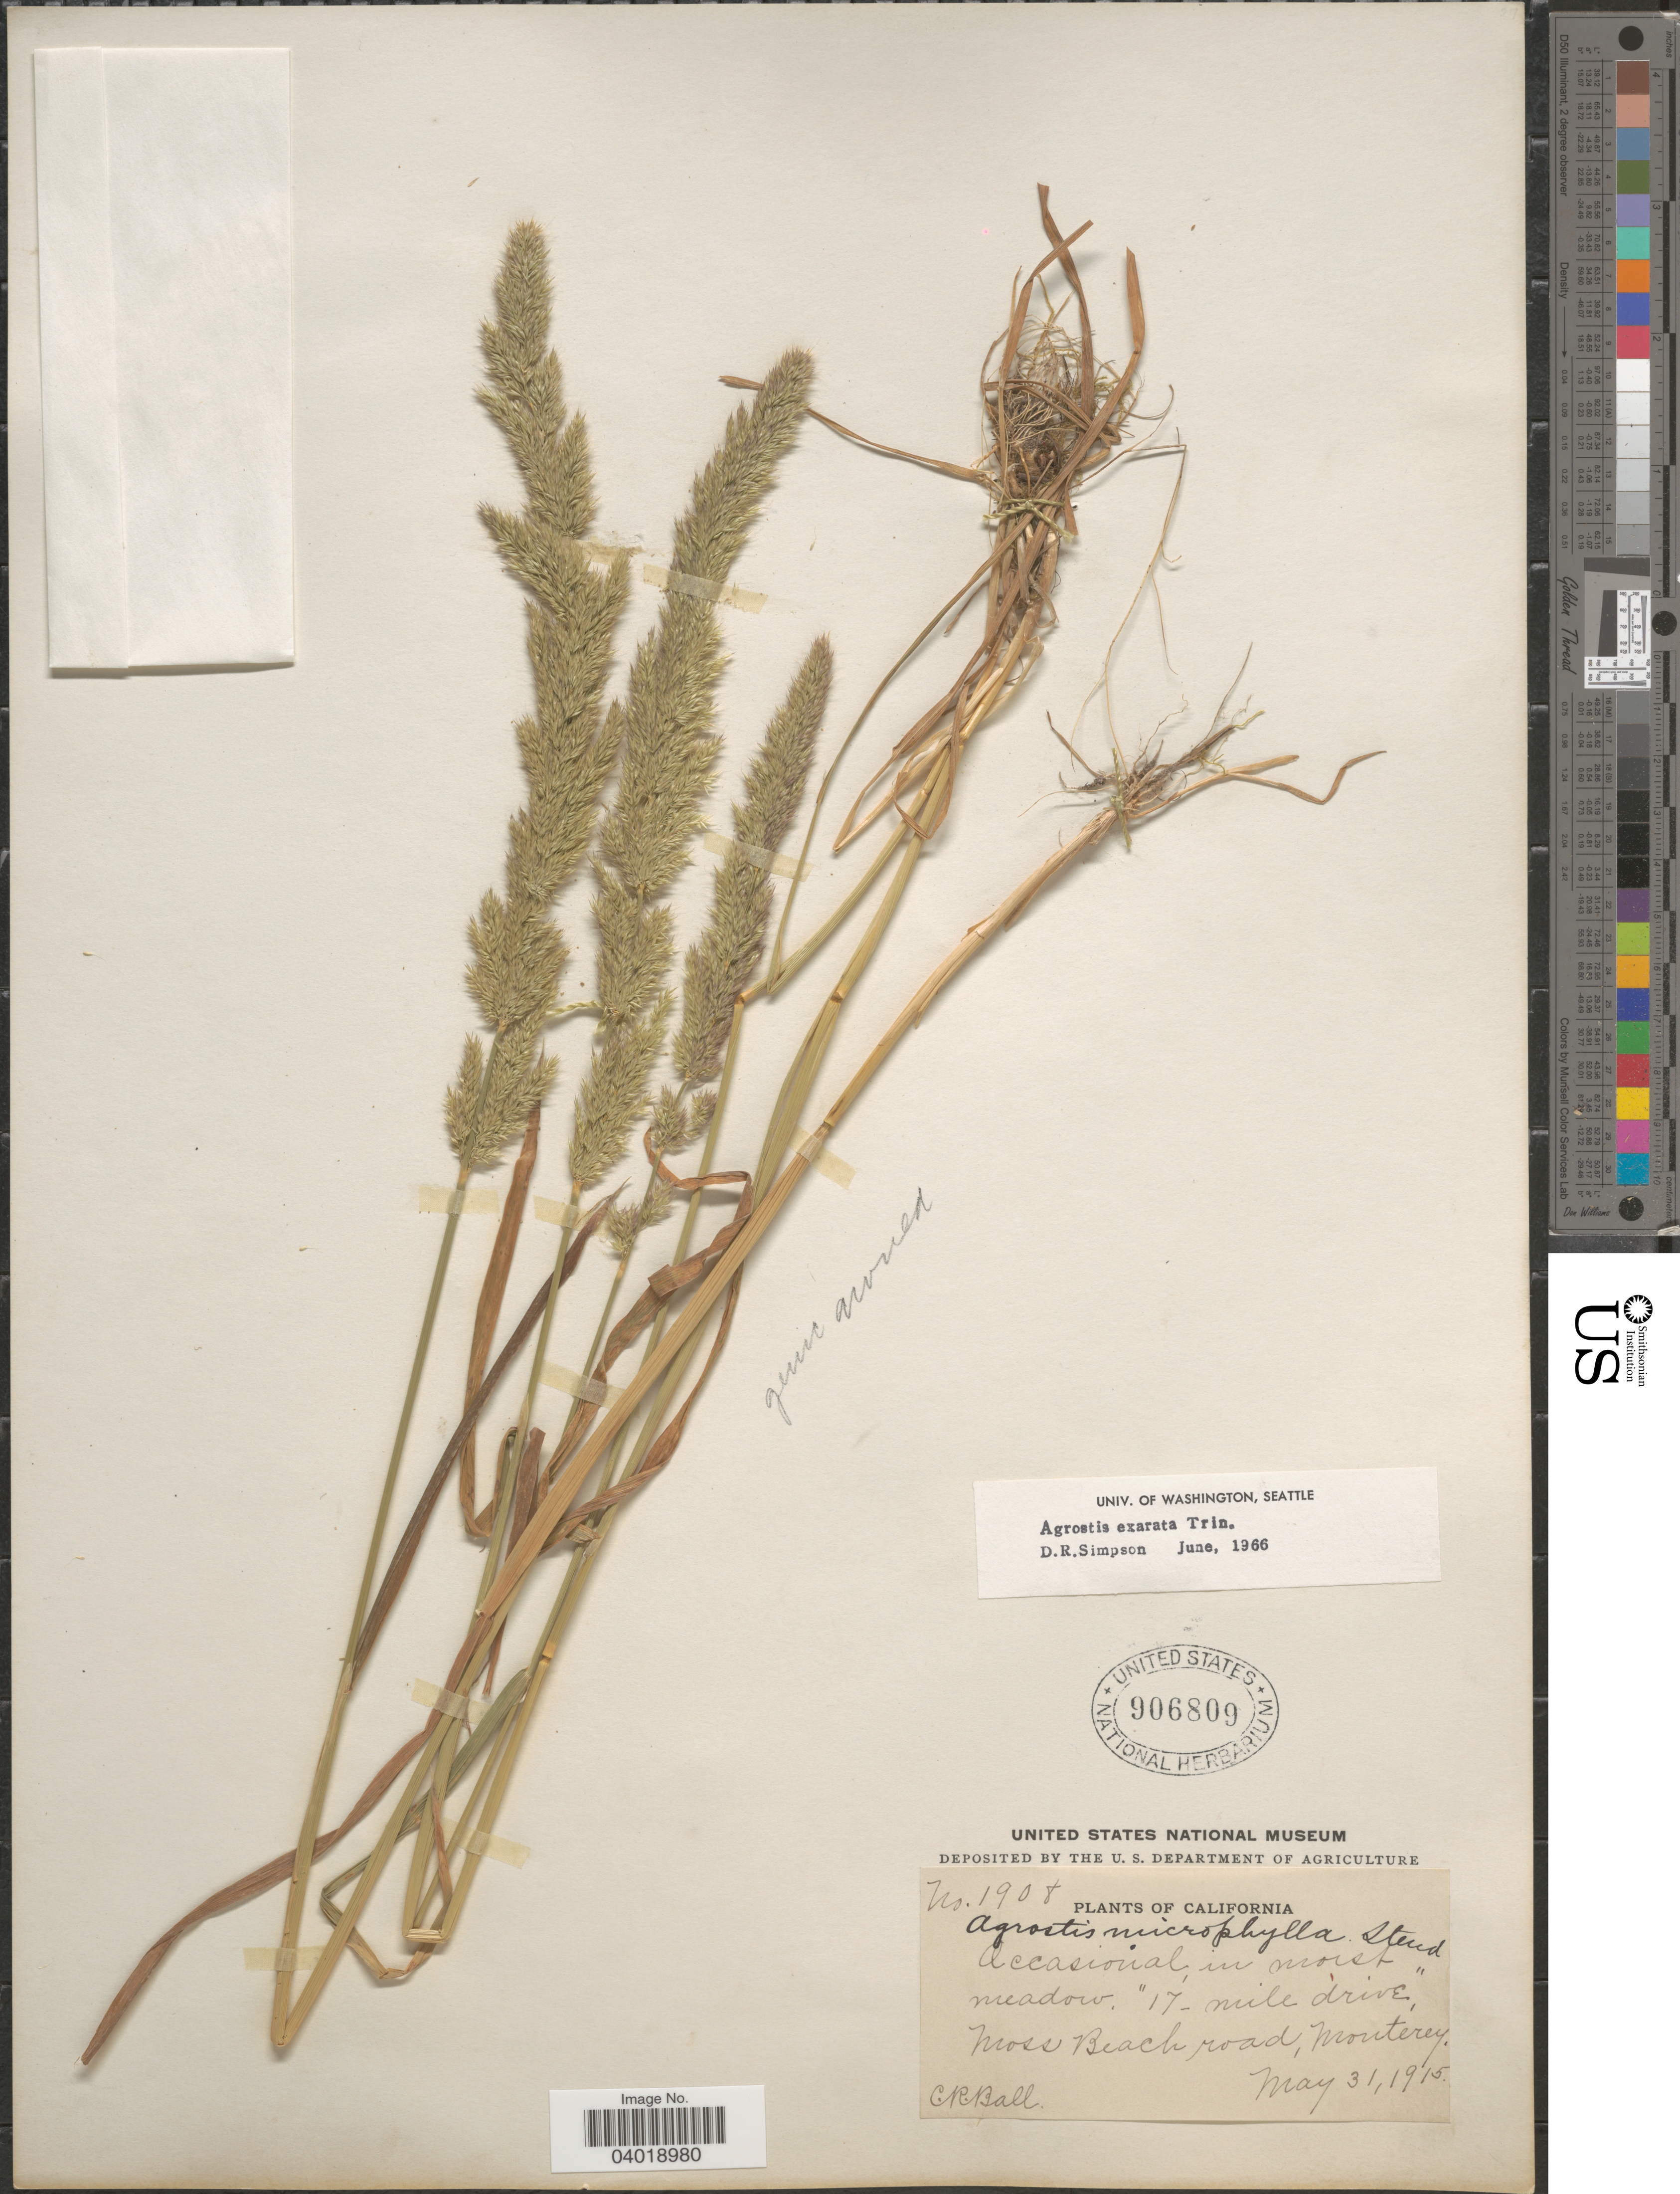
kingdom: Plantae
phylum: Tracheophyta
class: Liliopsida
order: Poales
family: Poaceae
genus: Agrostis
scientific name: Agrostis exarata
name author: Trin.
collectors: C. R. Ball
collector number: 1908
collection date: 1915-05-31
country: United States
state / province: California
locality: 17-mile drive,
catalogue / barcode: US 906809